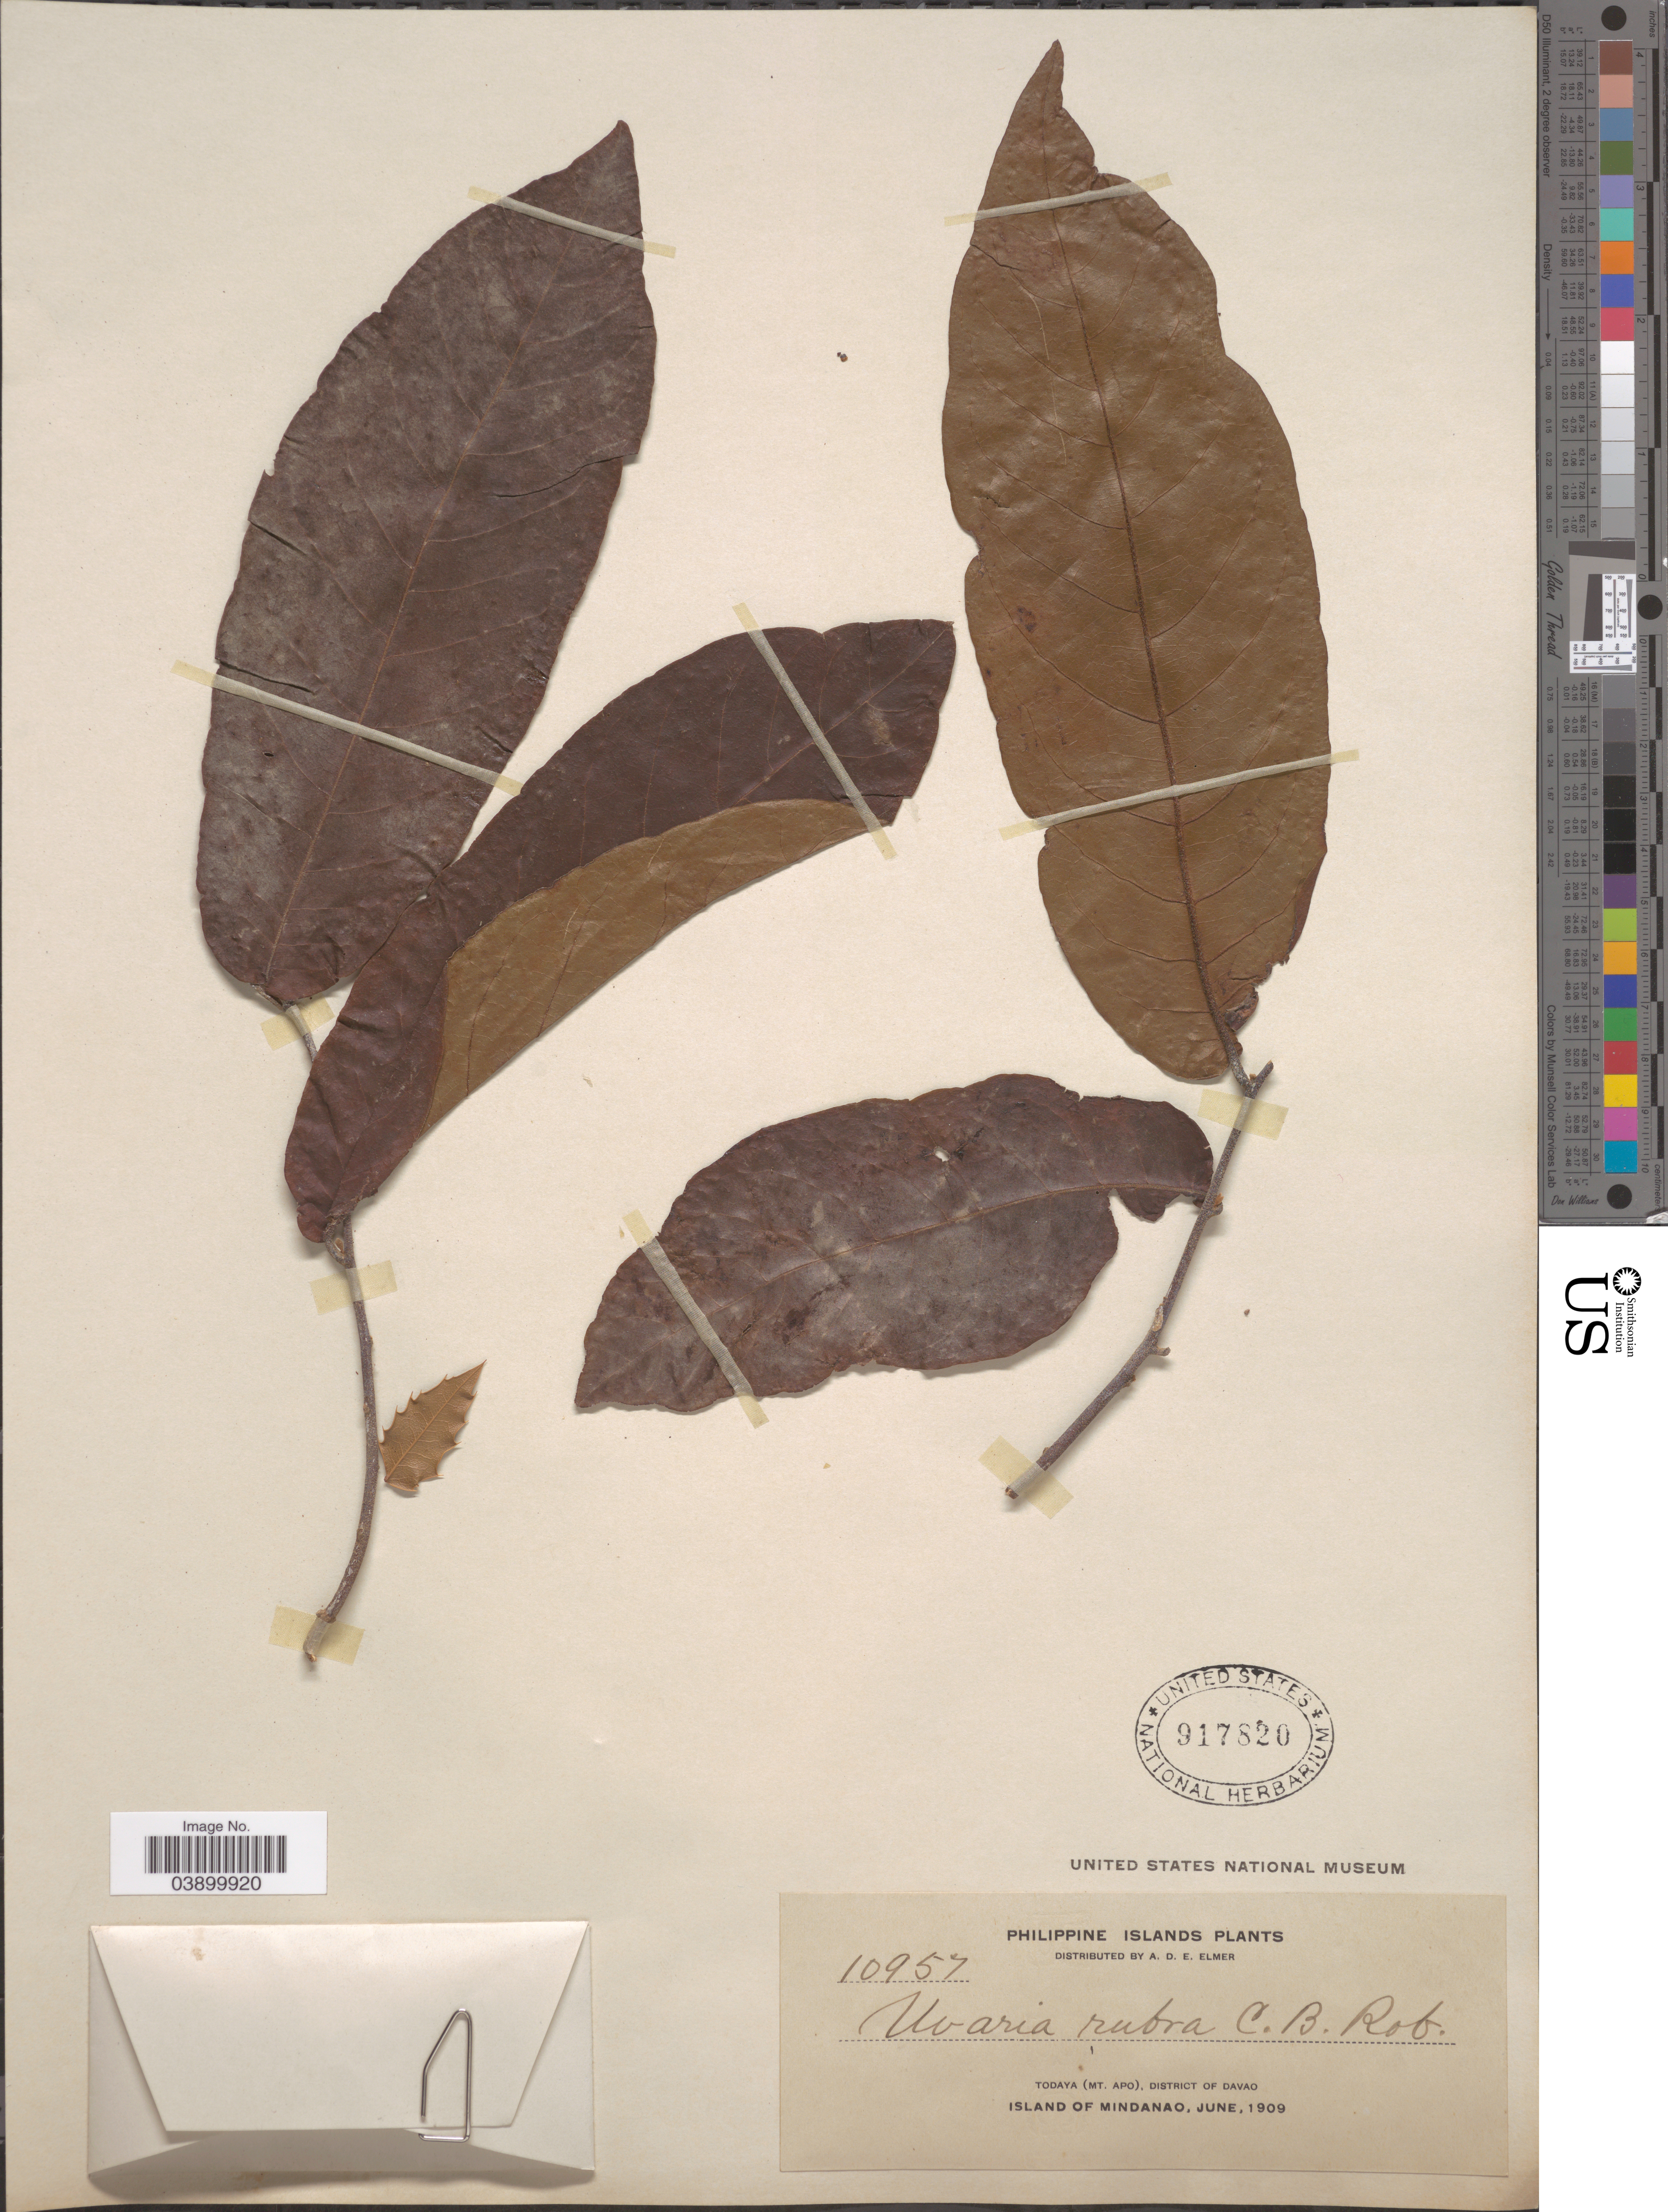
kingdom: Plantae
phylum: Tracheophyta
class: Magnoliopsida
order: Magnoliales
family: Annonaceae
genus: Uvaria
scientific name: Uvaria rubra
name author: C.B. Rob.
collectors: A. D. E. Elmer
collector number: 10957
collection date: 1909-06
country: Philippines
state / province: Davao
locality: Philippine Islands.Todaya (Mt. Apo), District of Davao. Island of Mindanao.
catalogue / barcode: US 917820